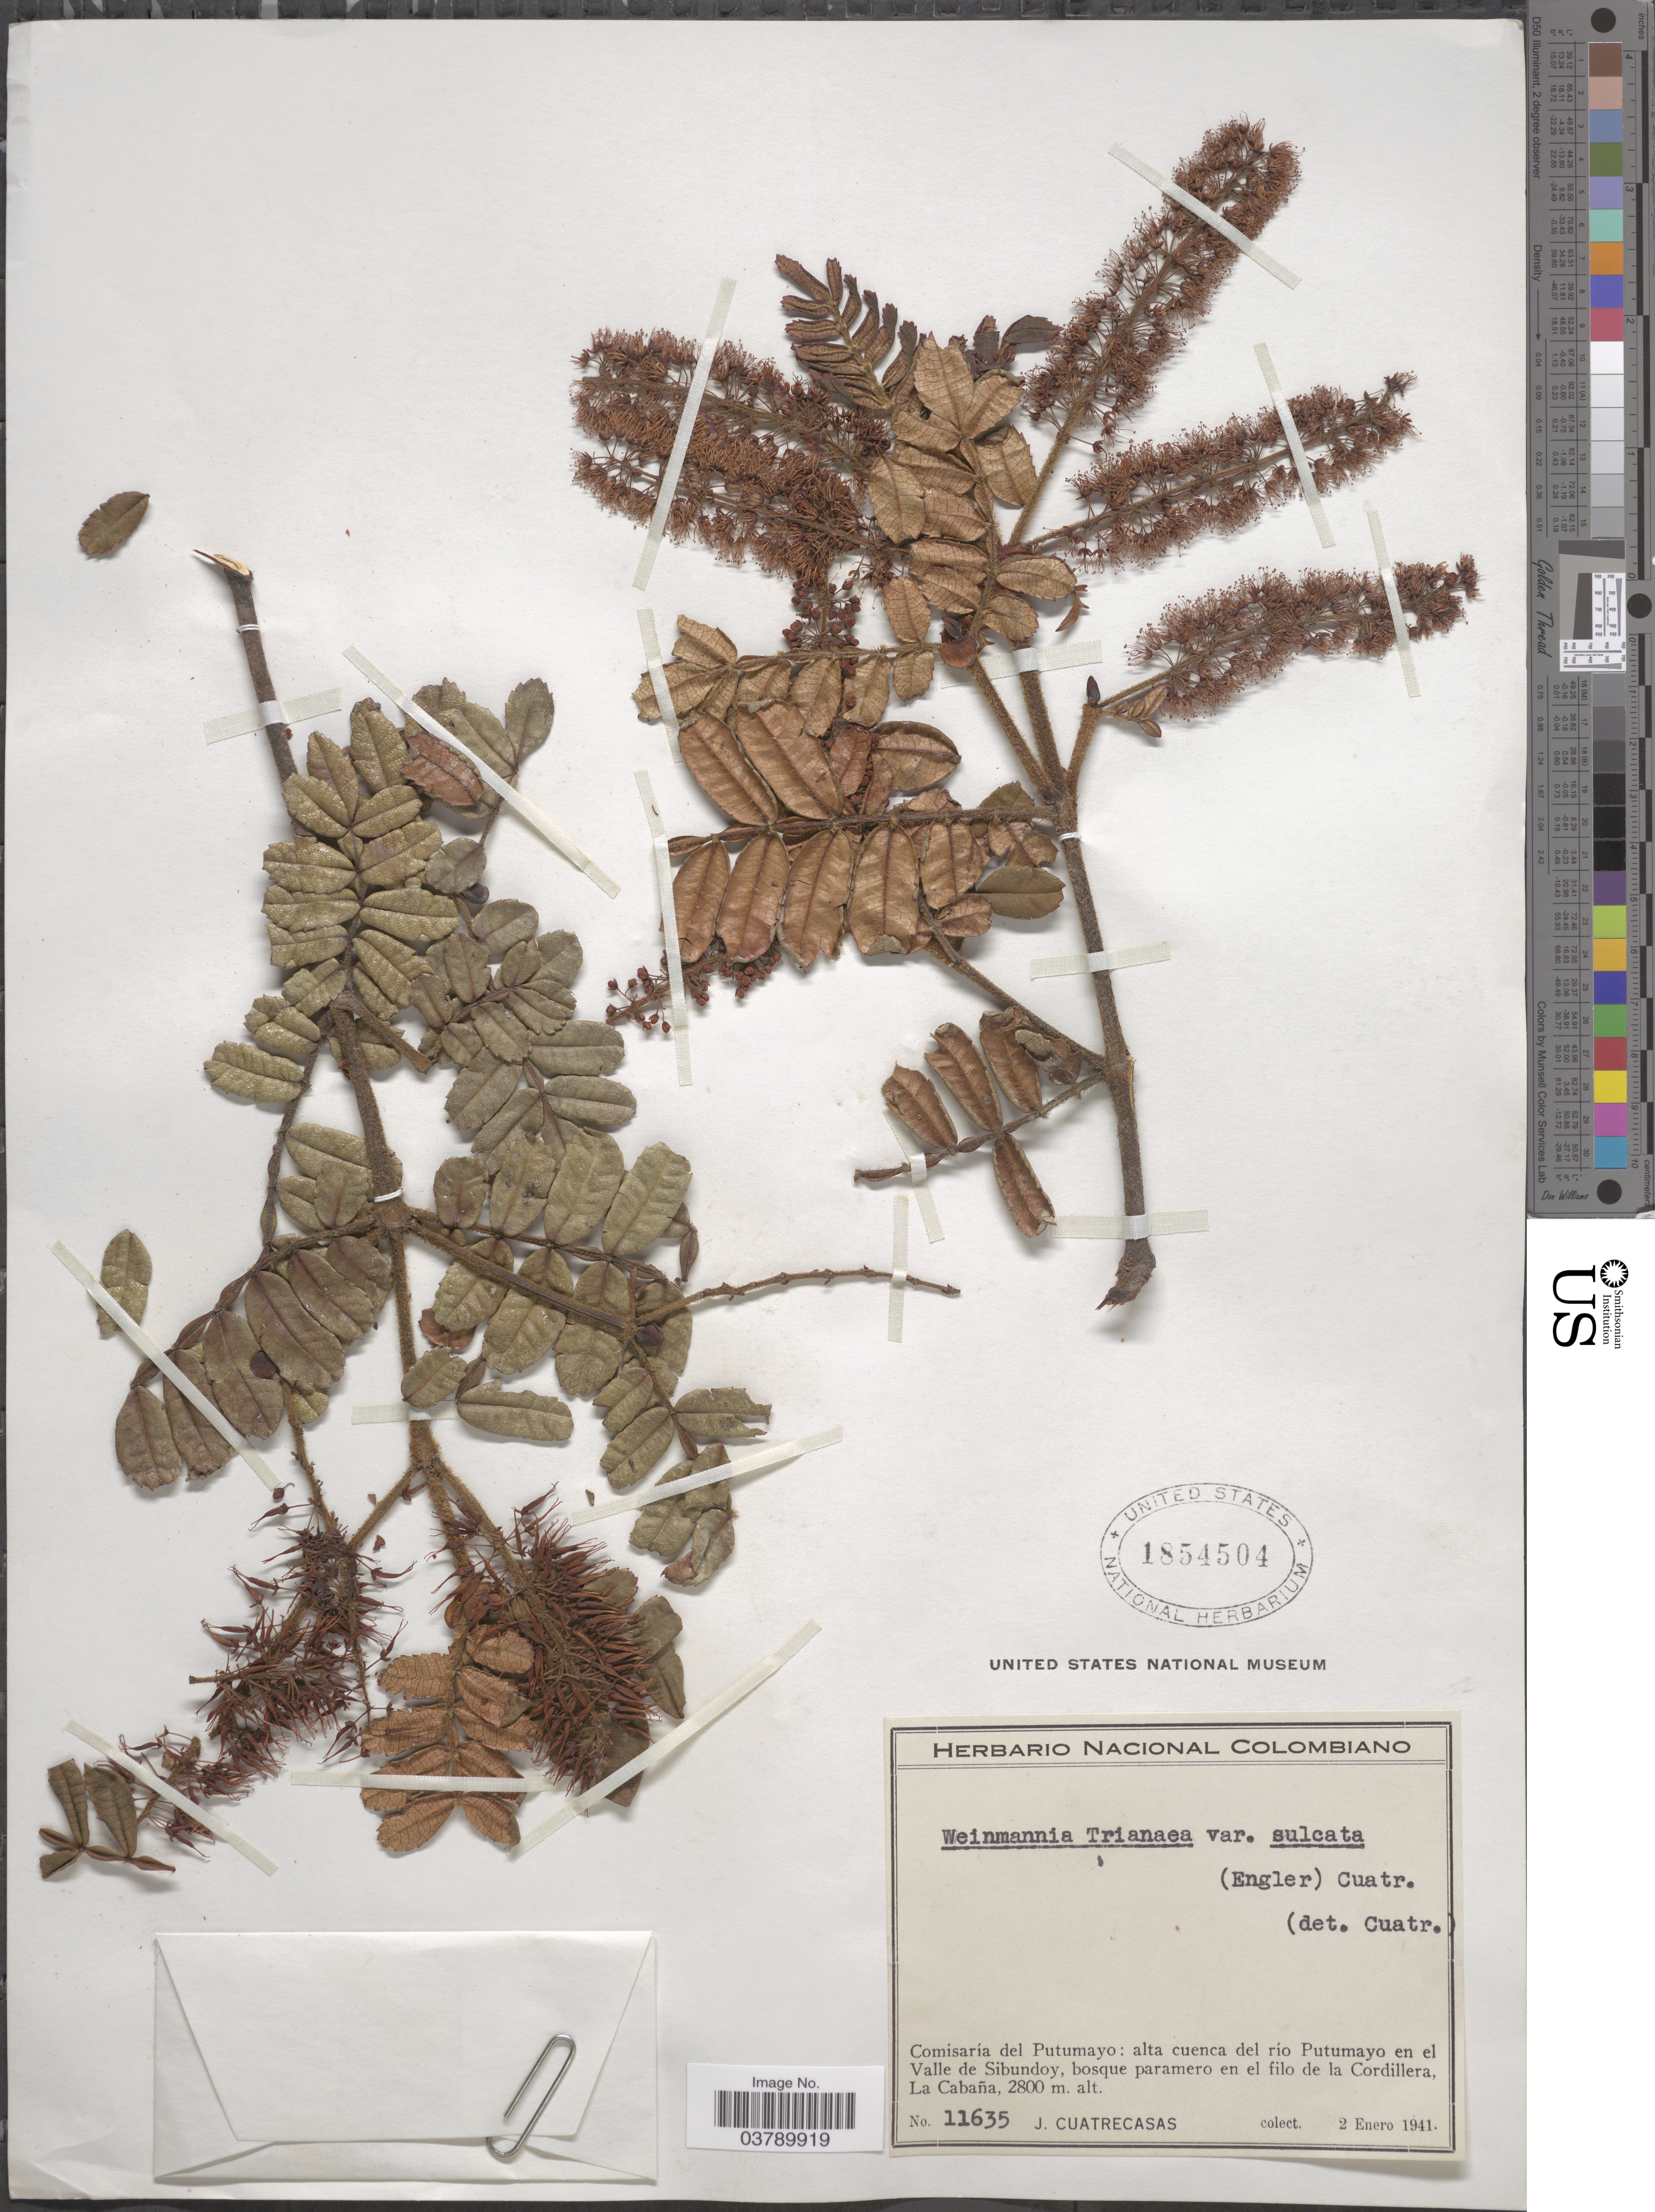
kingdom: Plantae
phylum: Tracheophyta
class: Magnoliopsida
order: Oxalidales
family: Cunoniaceae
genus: Weinmannia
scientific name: Weinmannia trianaea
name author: Wedd.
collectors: J. Cuatrecasas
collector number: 11635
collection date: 1941-01-02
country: Colombia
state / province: Putumayo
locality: Comisaría del Putumayo: alta cuenca del río Putumayo en el Valle de Sobundoy, bosque paramero en el filo de la Cordillera, La Cabaña.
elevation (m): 2800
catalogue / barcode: US 1854504